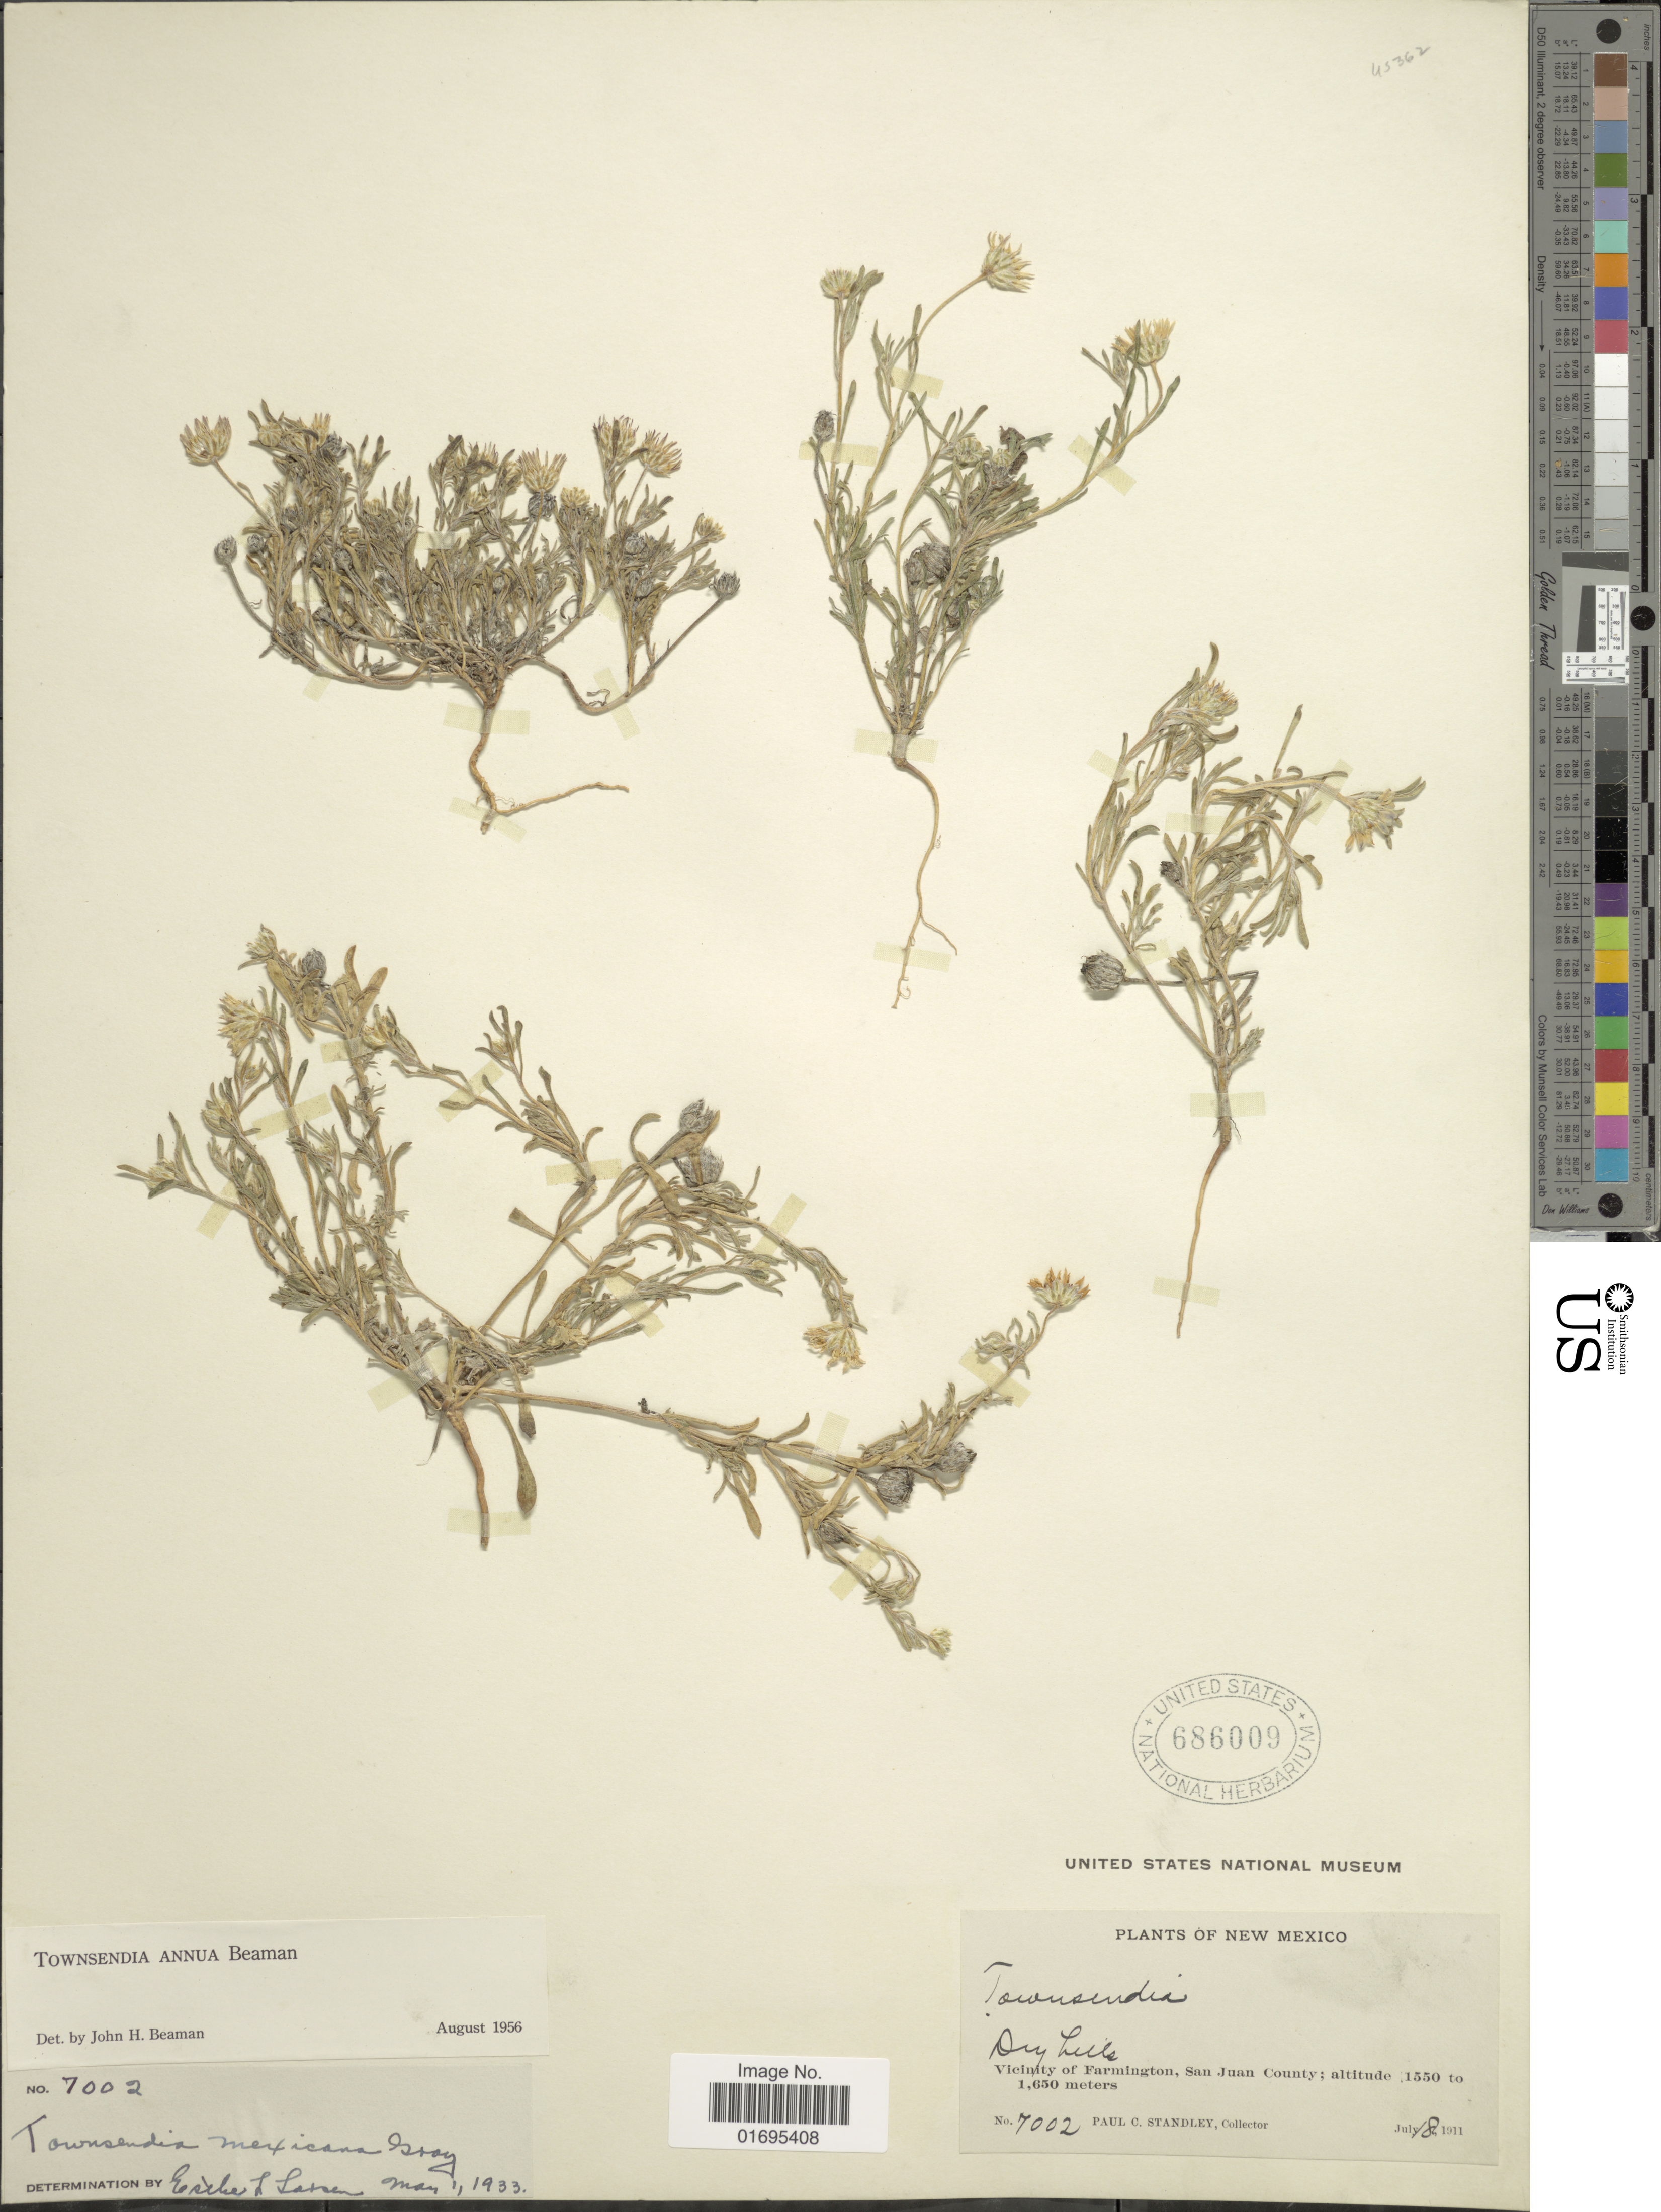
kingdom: Plantae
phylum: Tracheophyta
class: Magnoliopsida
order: Asterales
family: Asteraceae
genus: Townsendia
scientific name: Townsendia annua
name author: Beaman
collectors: P. C. Standley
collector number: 7002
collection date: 1911-07-18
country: United States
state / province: New Mexico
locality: Dry hills, Vicinity of Farmington, San Juan County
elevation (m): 1550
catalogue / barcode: US 686009